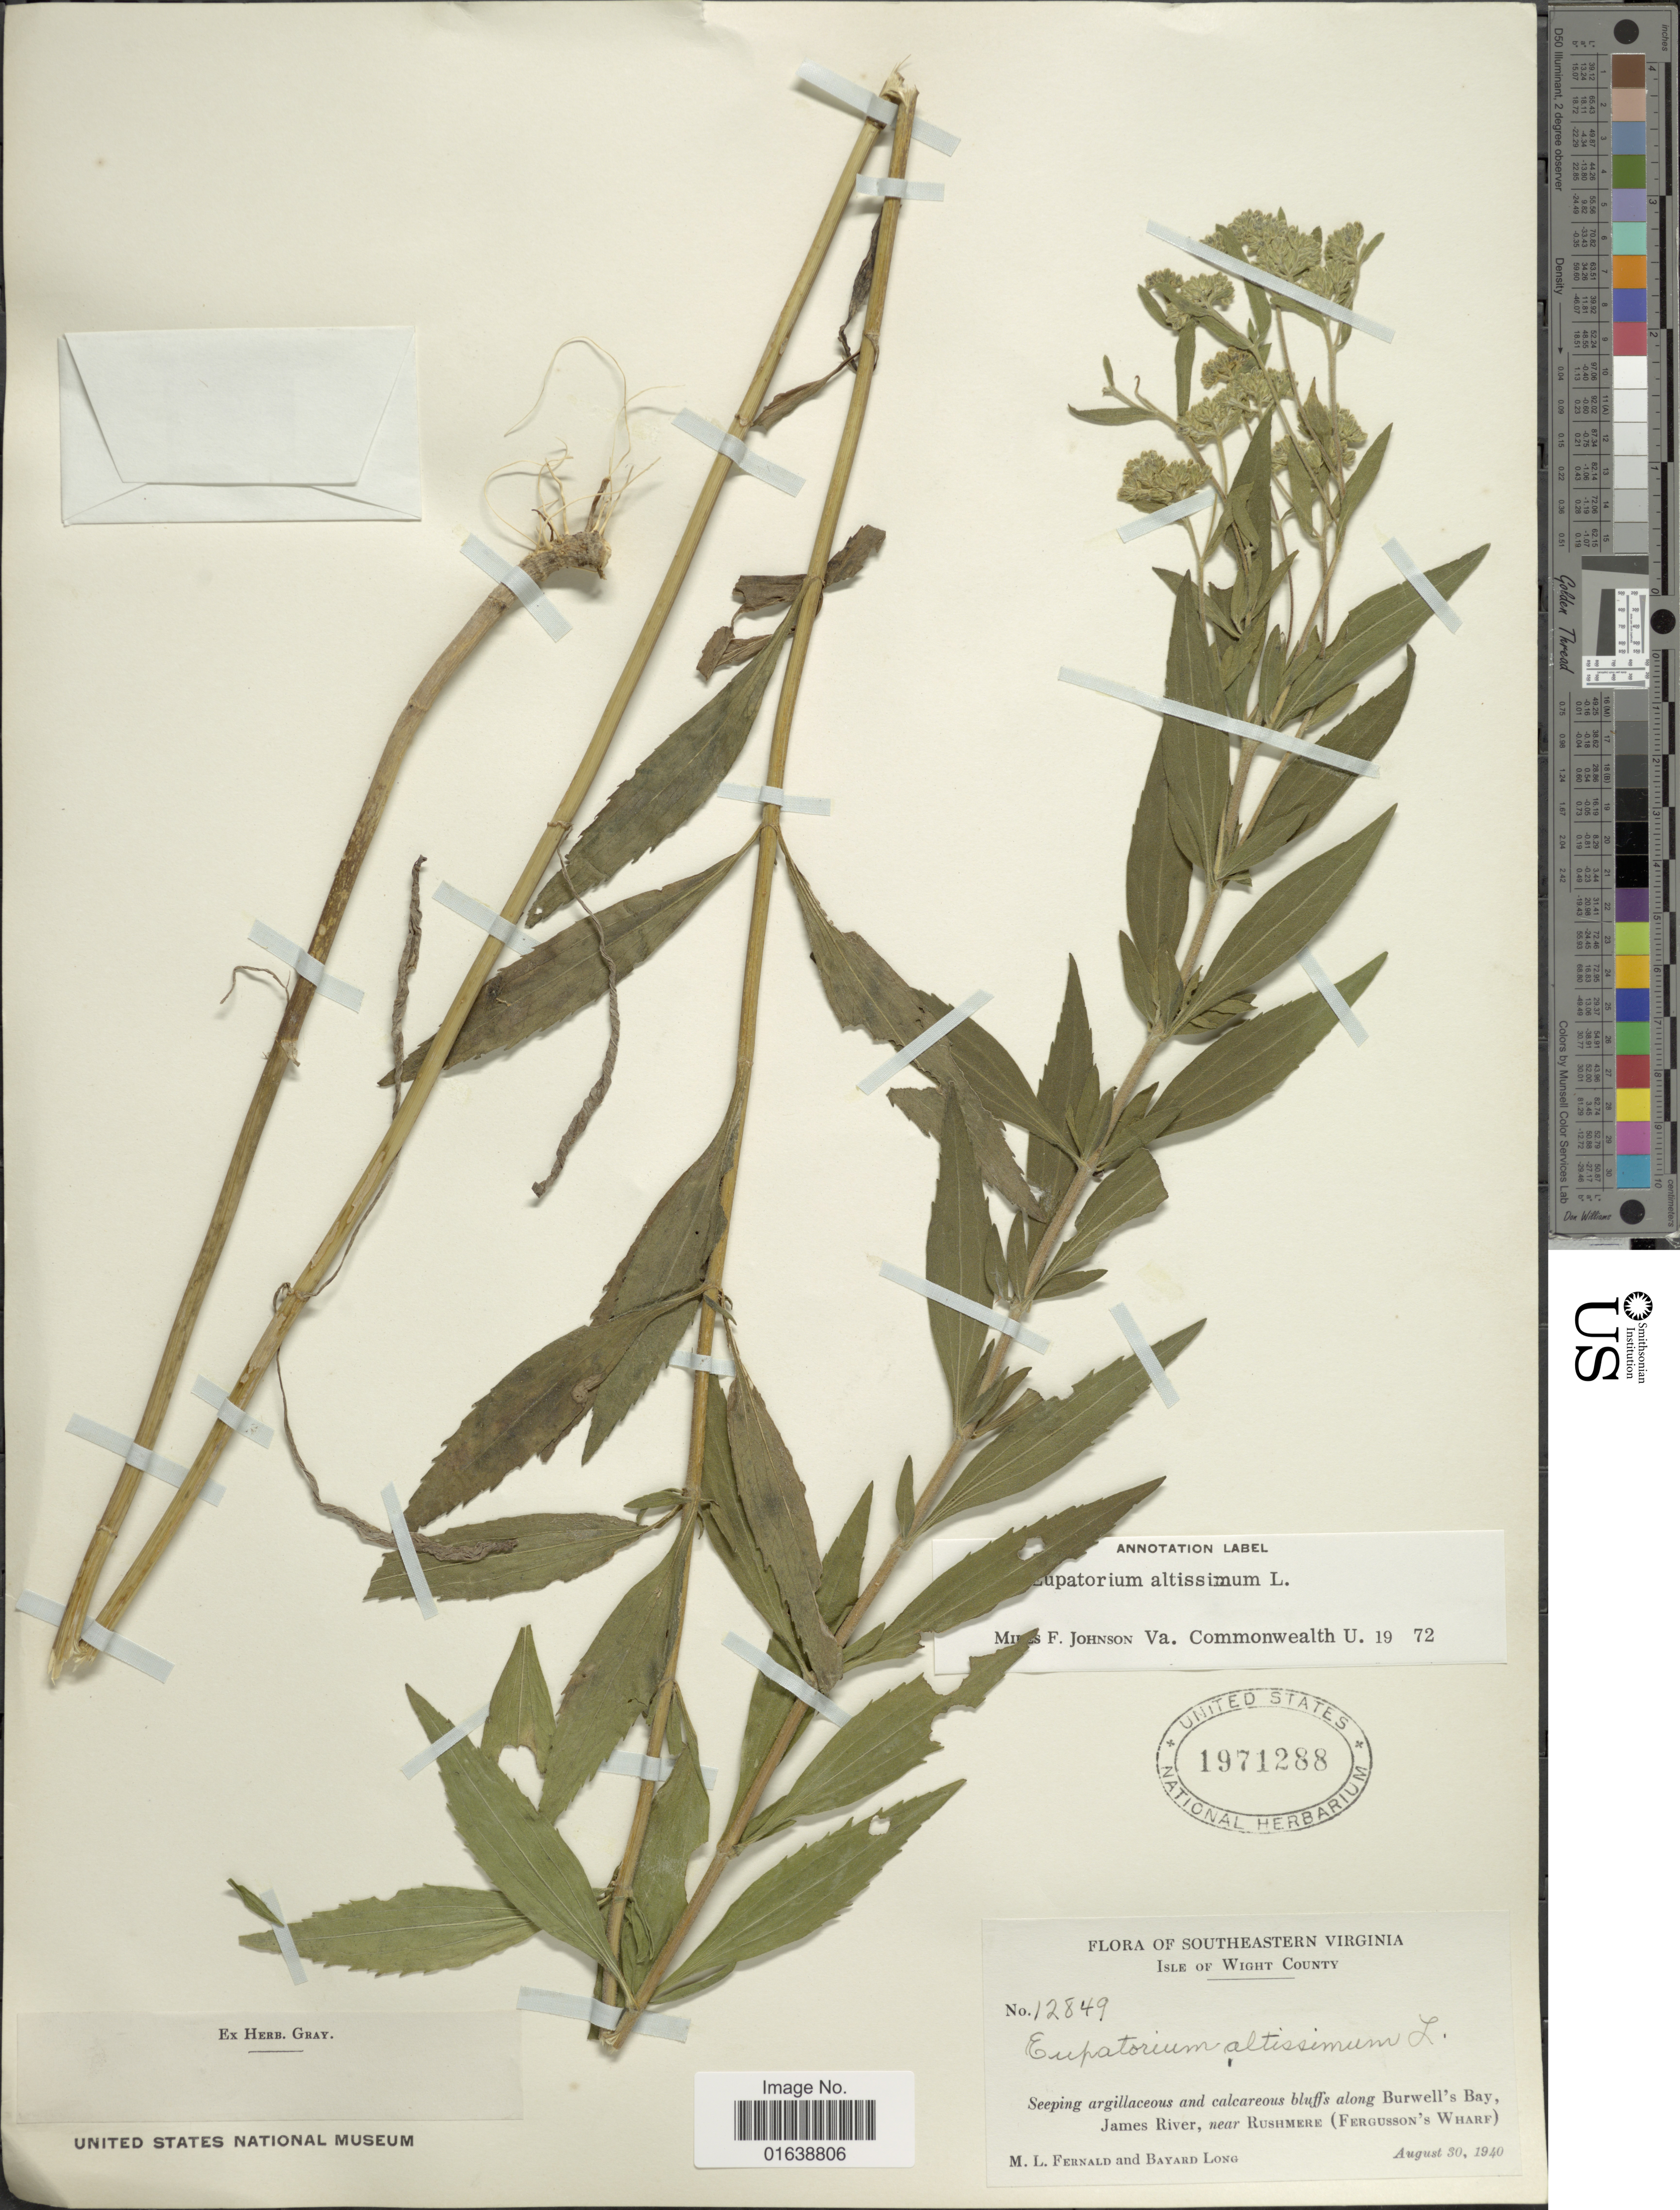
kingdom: Plantae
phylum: Tracheophyta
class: Magnoliopsida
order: Asterales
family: Asteraceae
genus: Eupatorium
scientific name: Eupatorium altissimum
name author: L.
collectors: M. L. Fernald & B. H. Long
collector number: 12849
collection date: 1940-08-30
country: United States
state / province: Virginia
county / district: Isle of Wight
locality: Southeastern Virginia. Isle of Wight County. along Burwell's Bay, James River, near Rushmere (Fergusson's Wharf)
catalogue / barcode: US 1971288